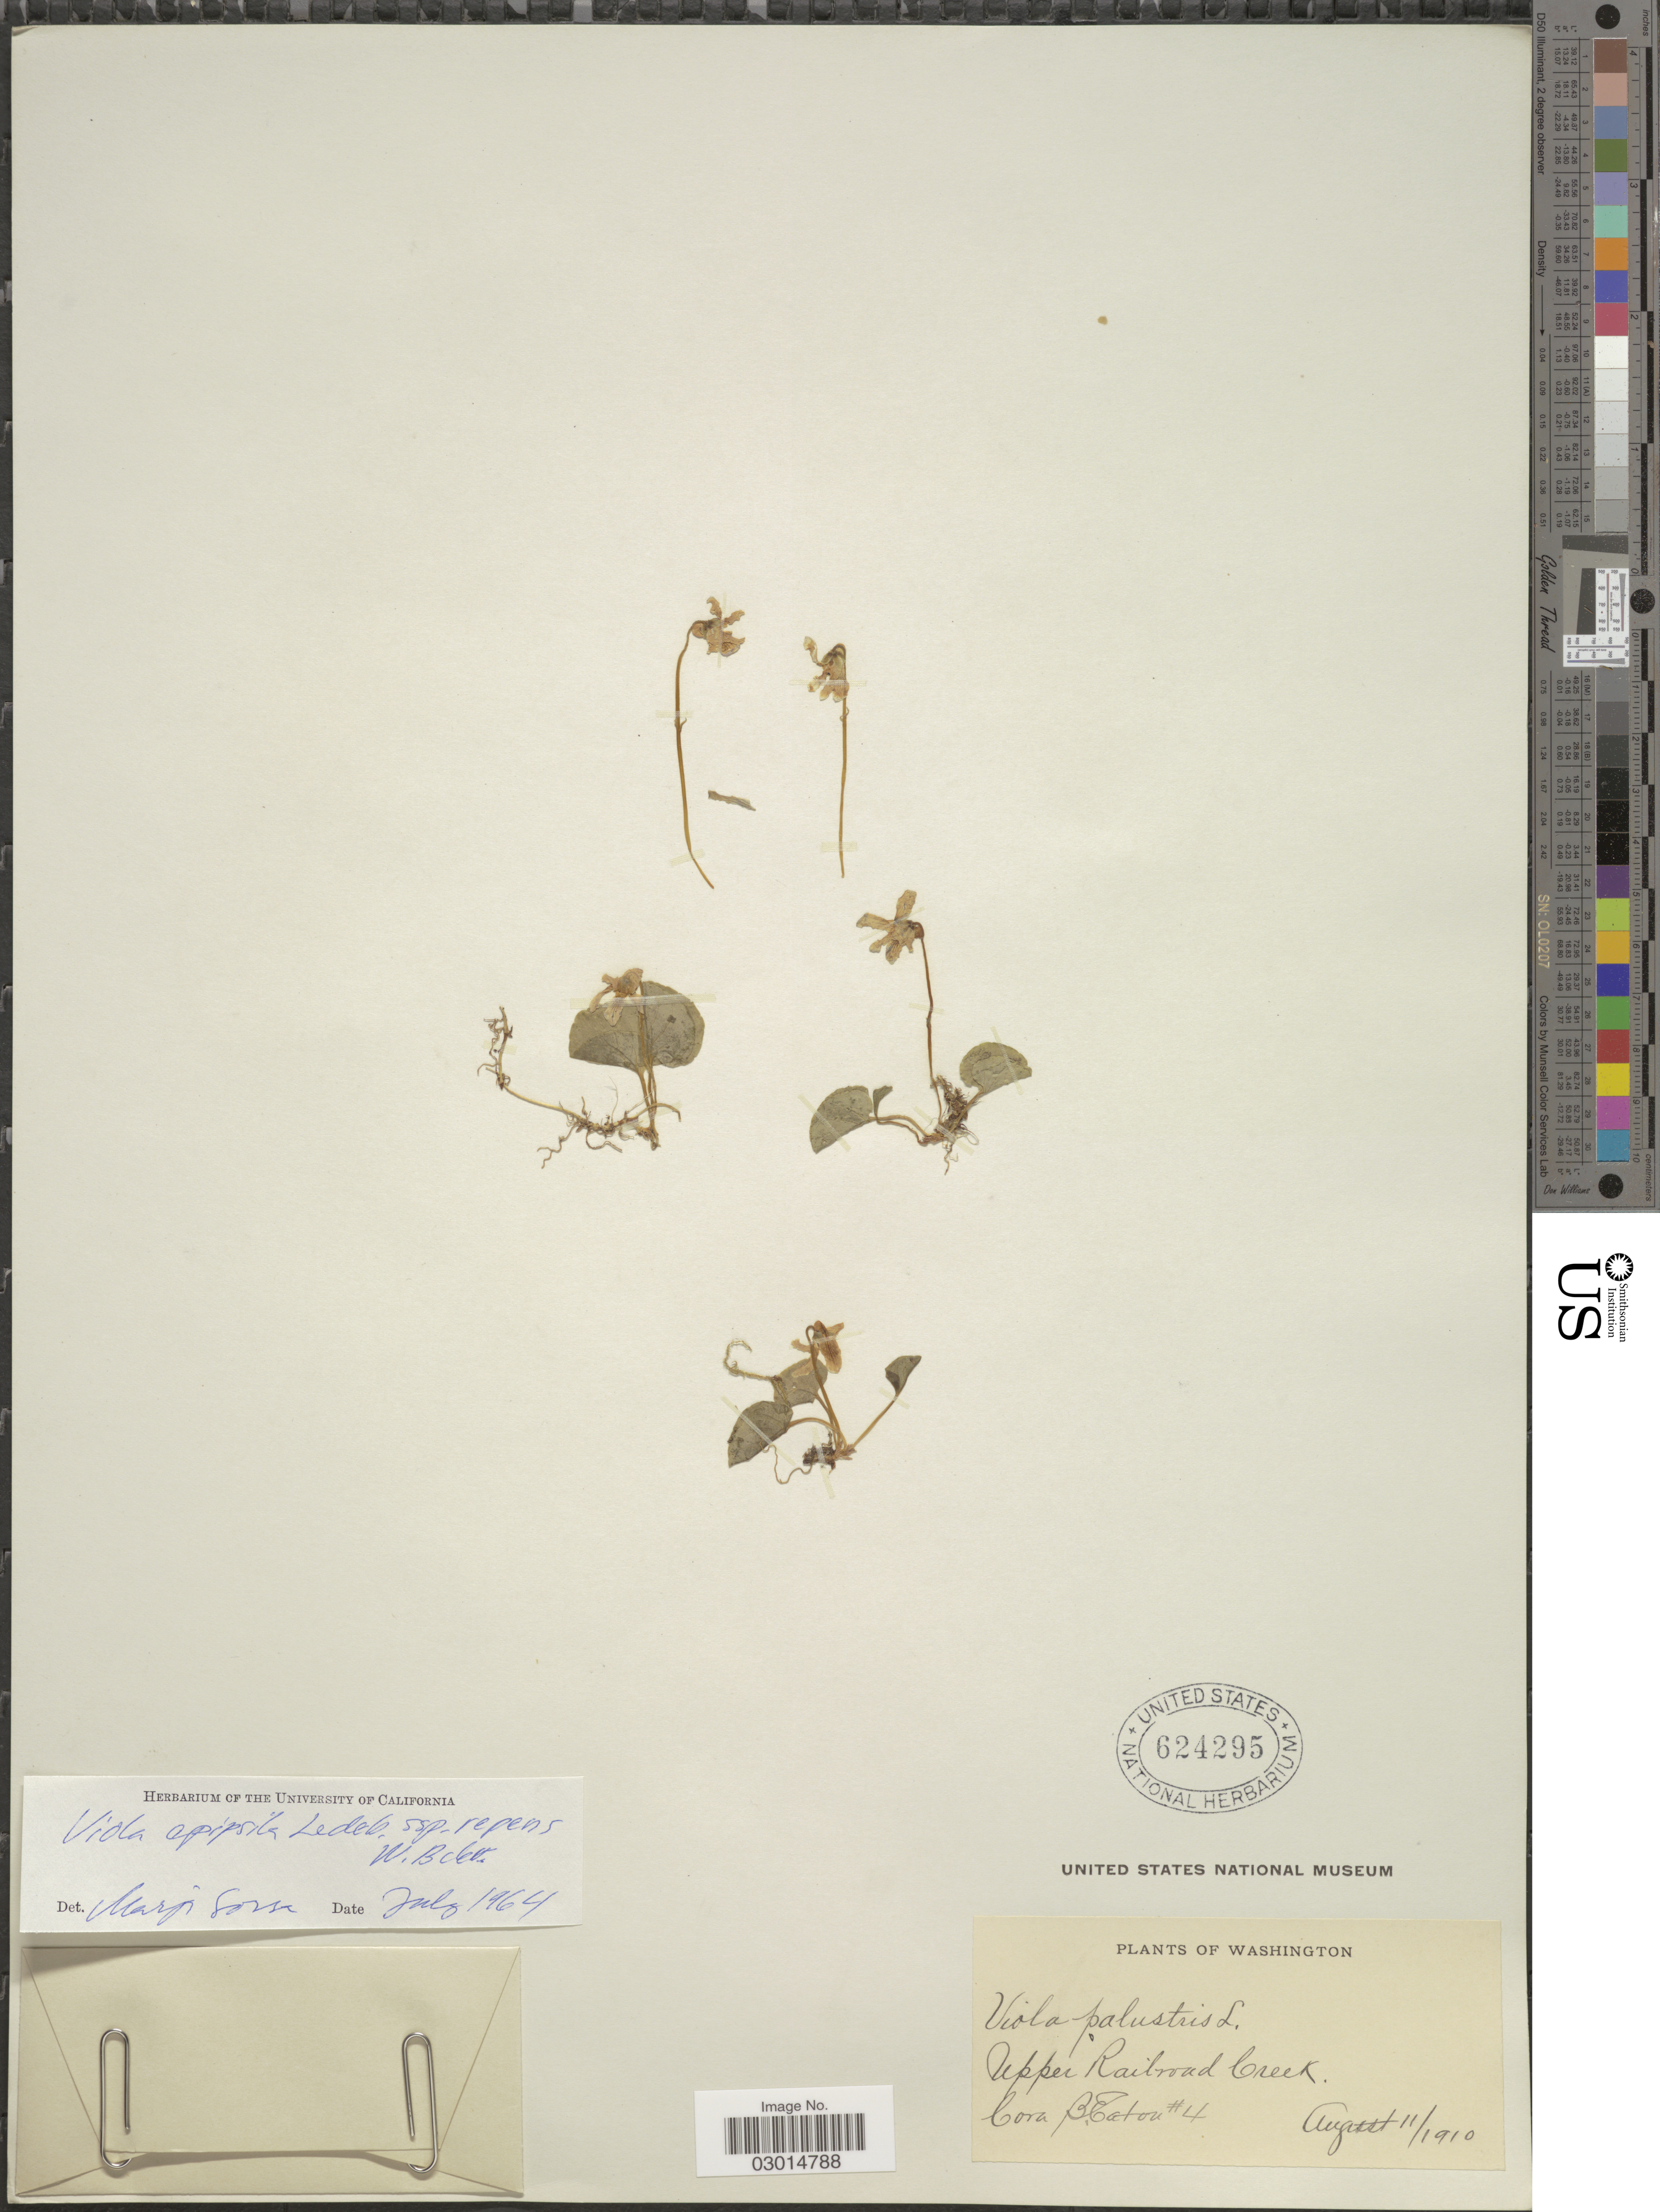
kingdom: Plantae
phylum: Tracheophyta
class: Magnoliopsida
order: Malpighiales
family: Violaceae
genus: Viola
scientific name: Viola epipsila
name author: Ledeb.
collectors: C. Eaton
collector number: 4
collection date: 1910-08-11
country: United States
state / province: Washington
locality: Upper Railroad Creek.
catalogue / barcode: US 624295